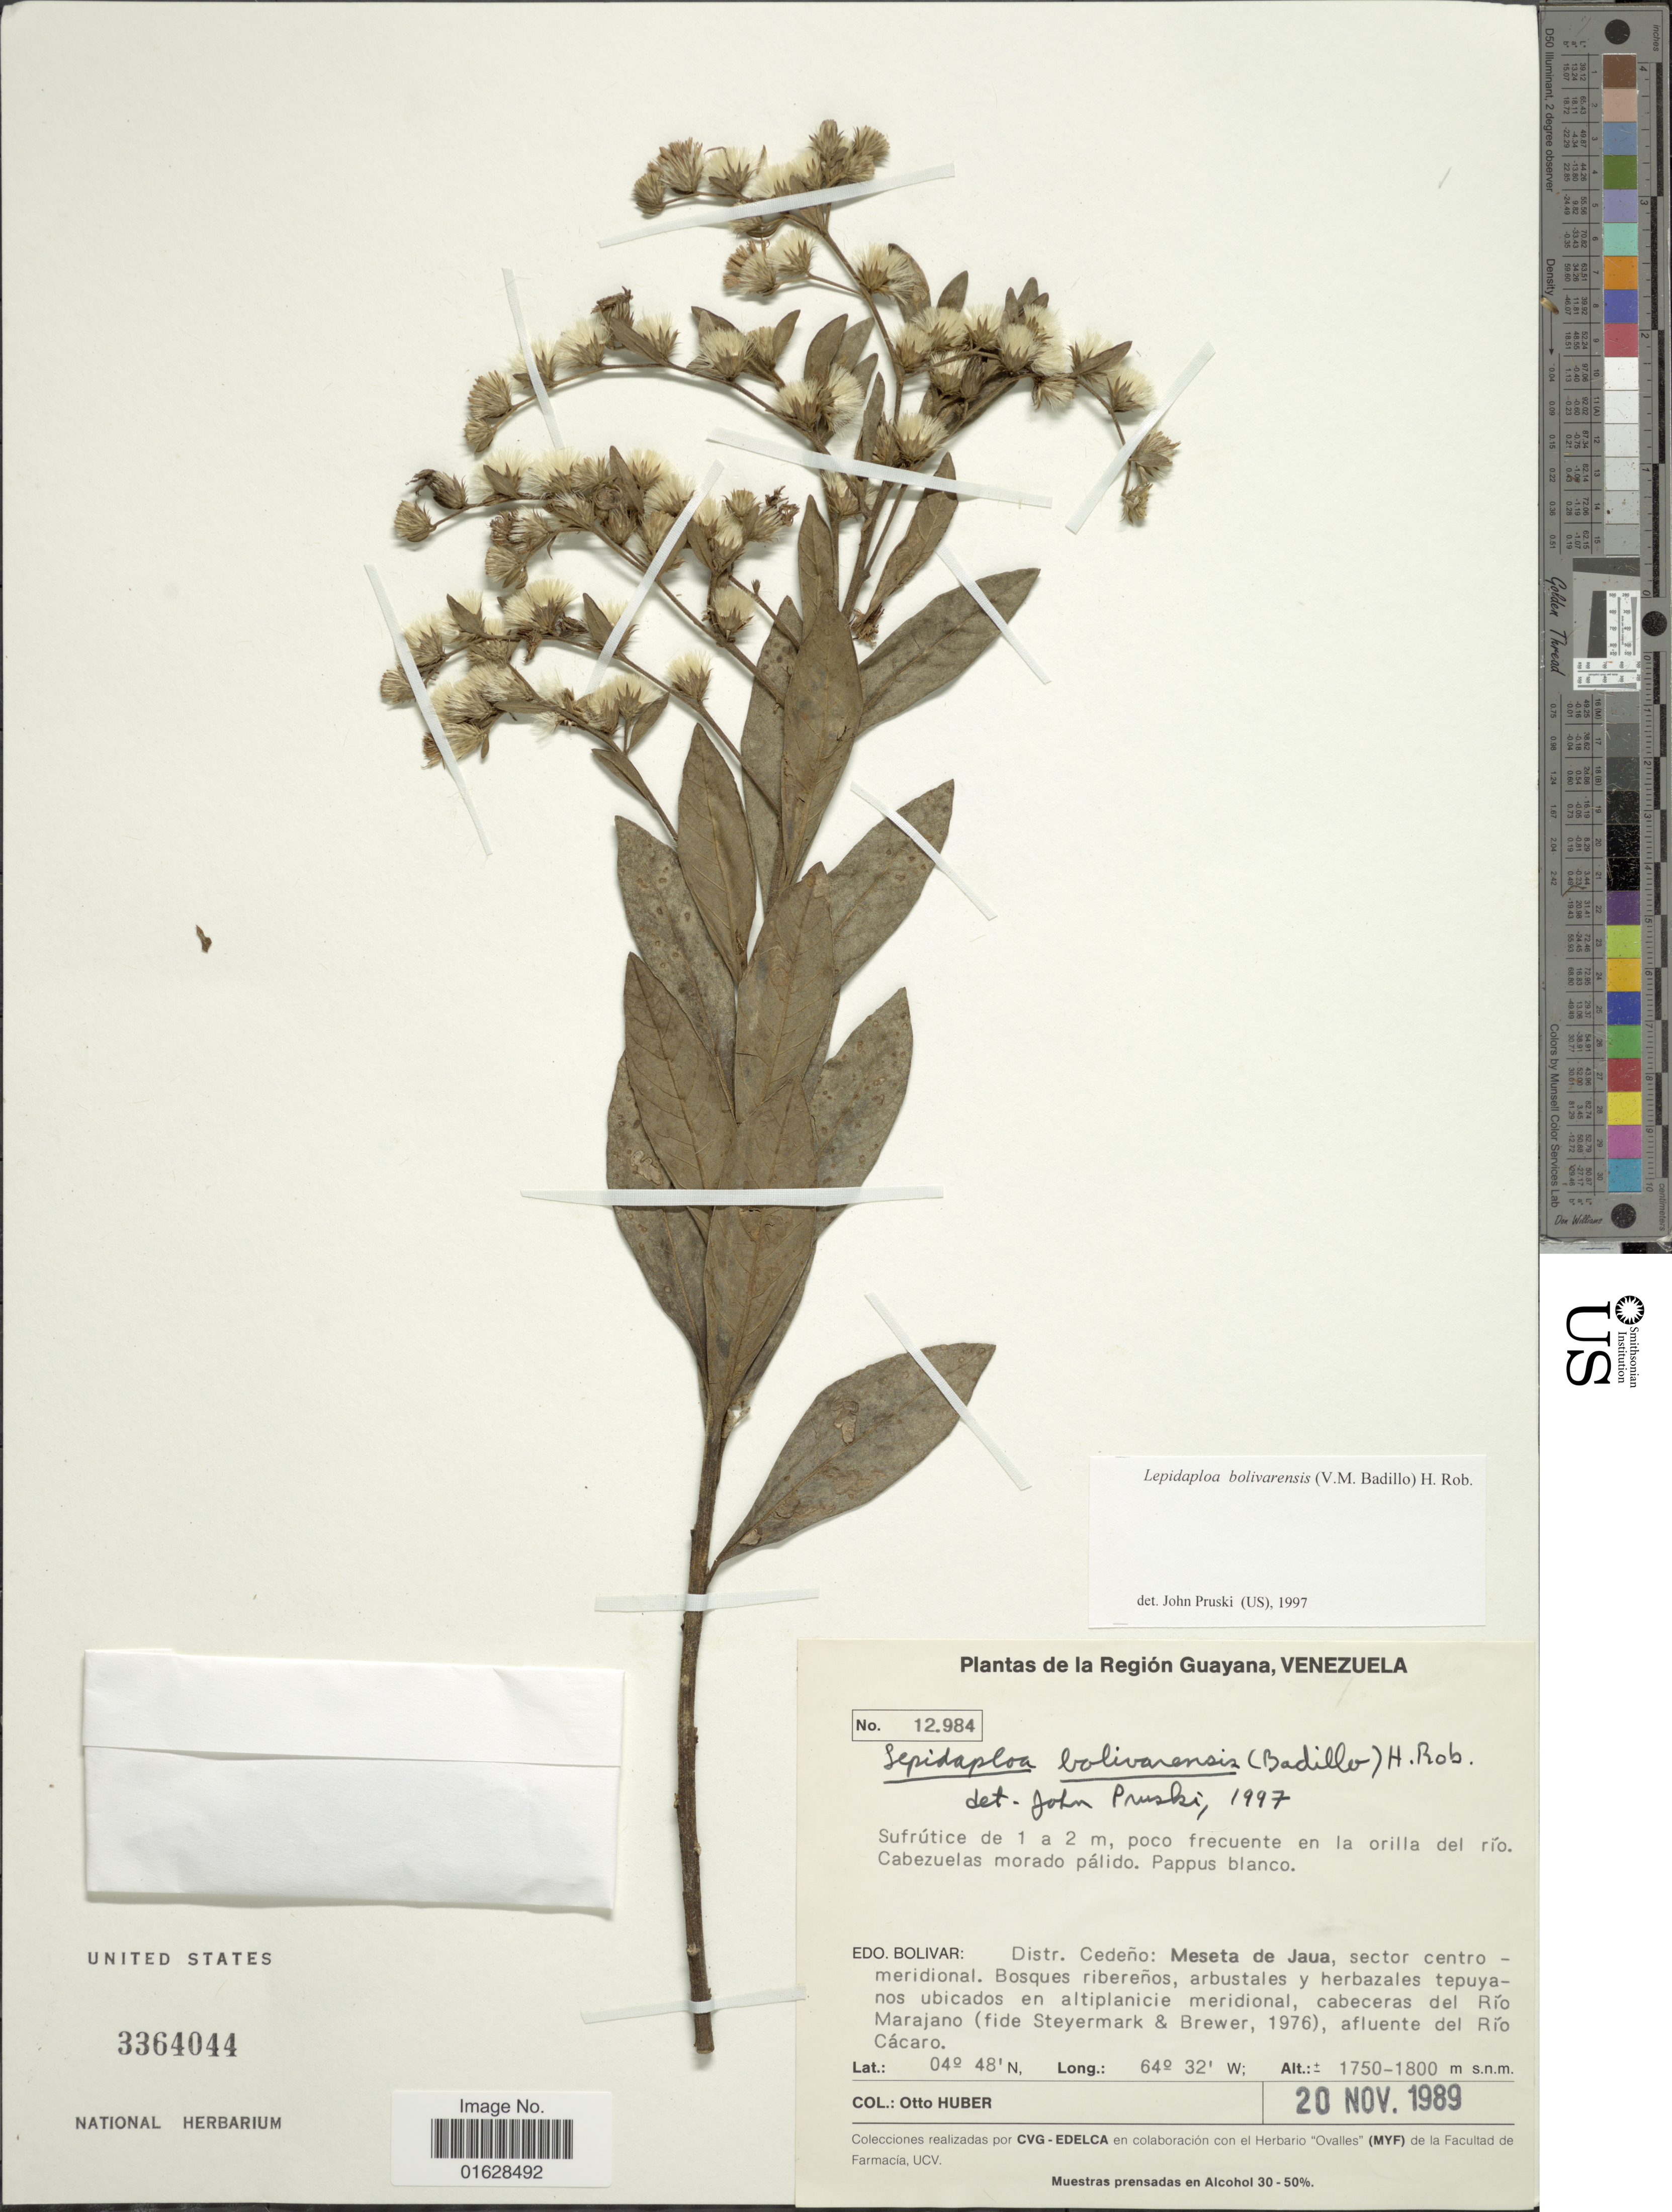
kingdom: Plantae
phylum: Tracheophyta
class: Magnoliopsida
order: Asterales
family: Asteraceae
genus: Lepidaploa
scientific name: Lepidaploa bolivarensis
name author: (V.M. Badillo) H. Rob.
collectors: O. Huber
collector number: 12984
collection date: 1989-11-20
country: Venezuela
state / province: Bolivar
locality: Venezuela. Edo. Bolivar: Distr. Cedeño: Meseta de Jaua, sector centro - meridional. Bosques ribereños, arbustales y herbazales tepuyanos ubicados en altiplanicie meridonial, cabeceras del Rio Marajano, afluente del Rio Cacaro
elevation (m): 1750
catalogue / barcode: US 3364044